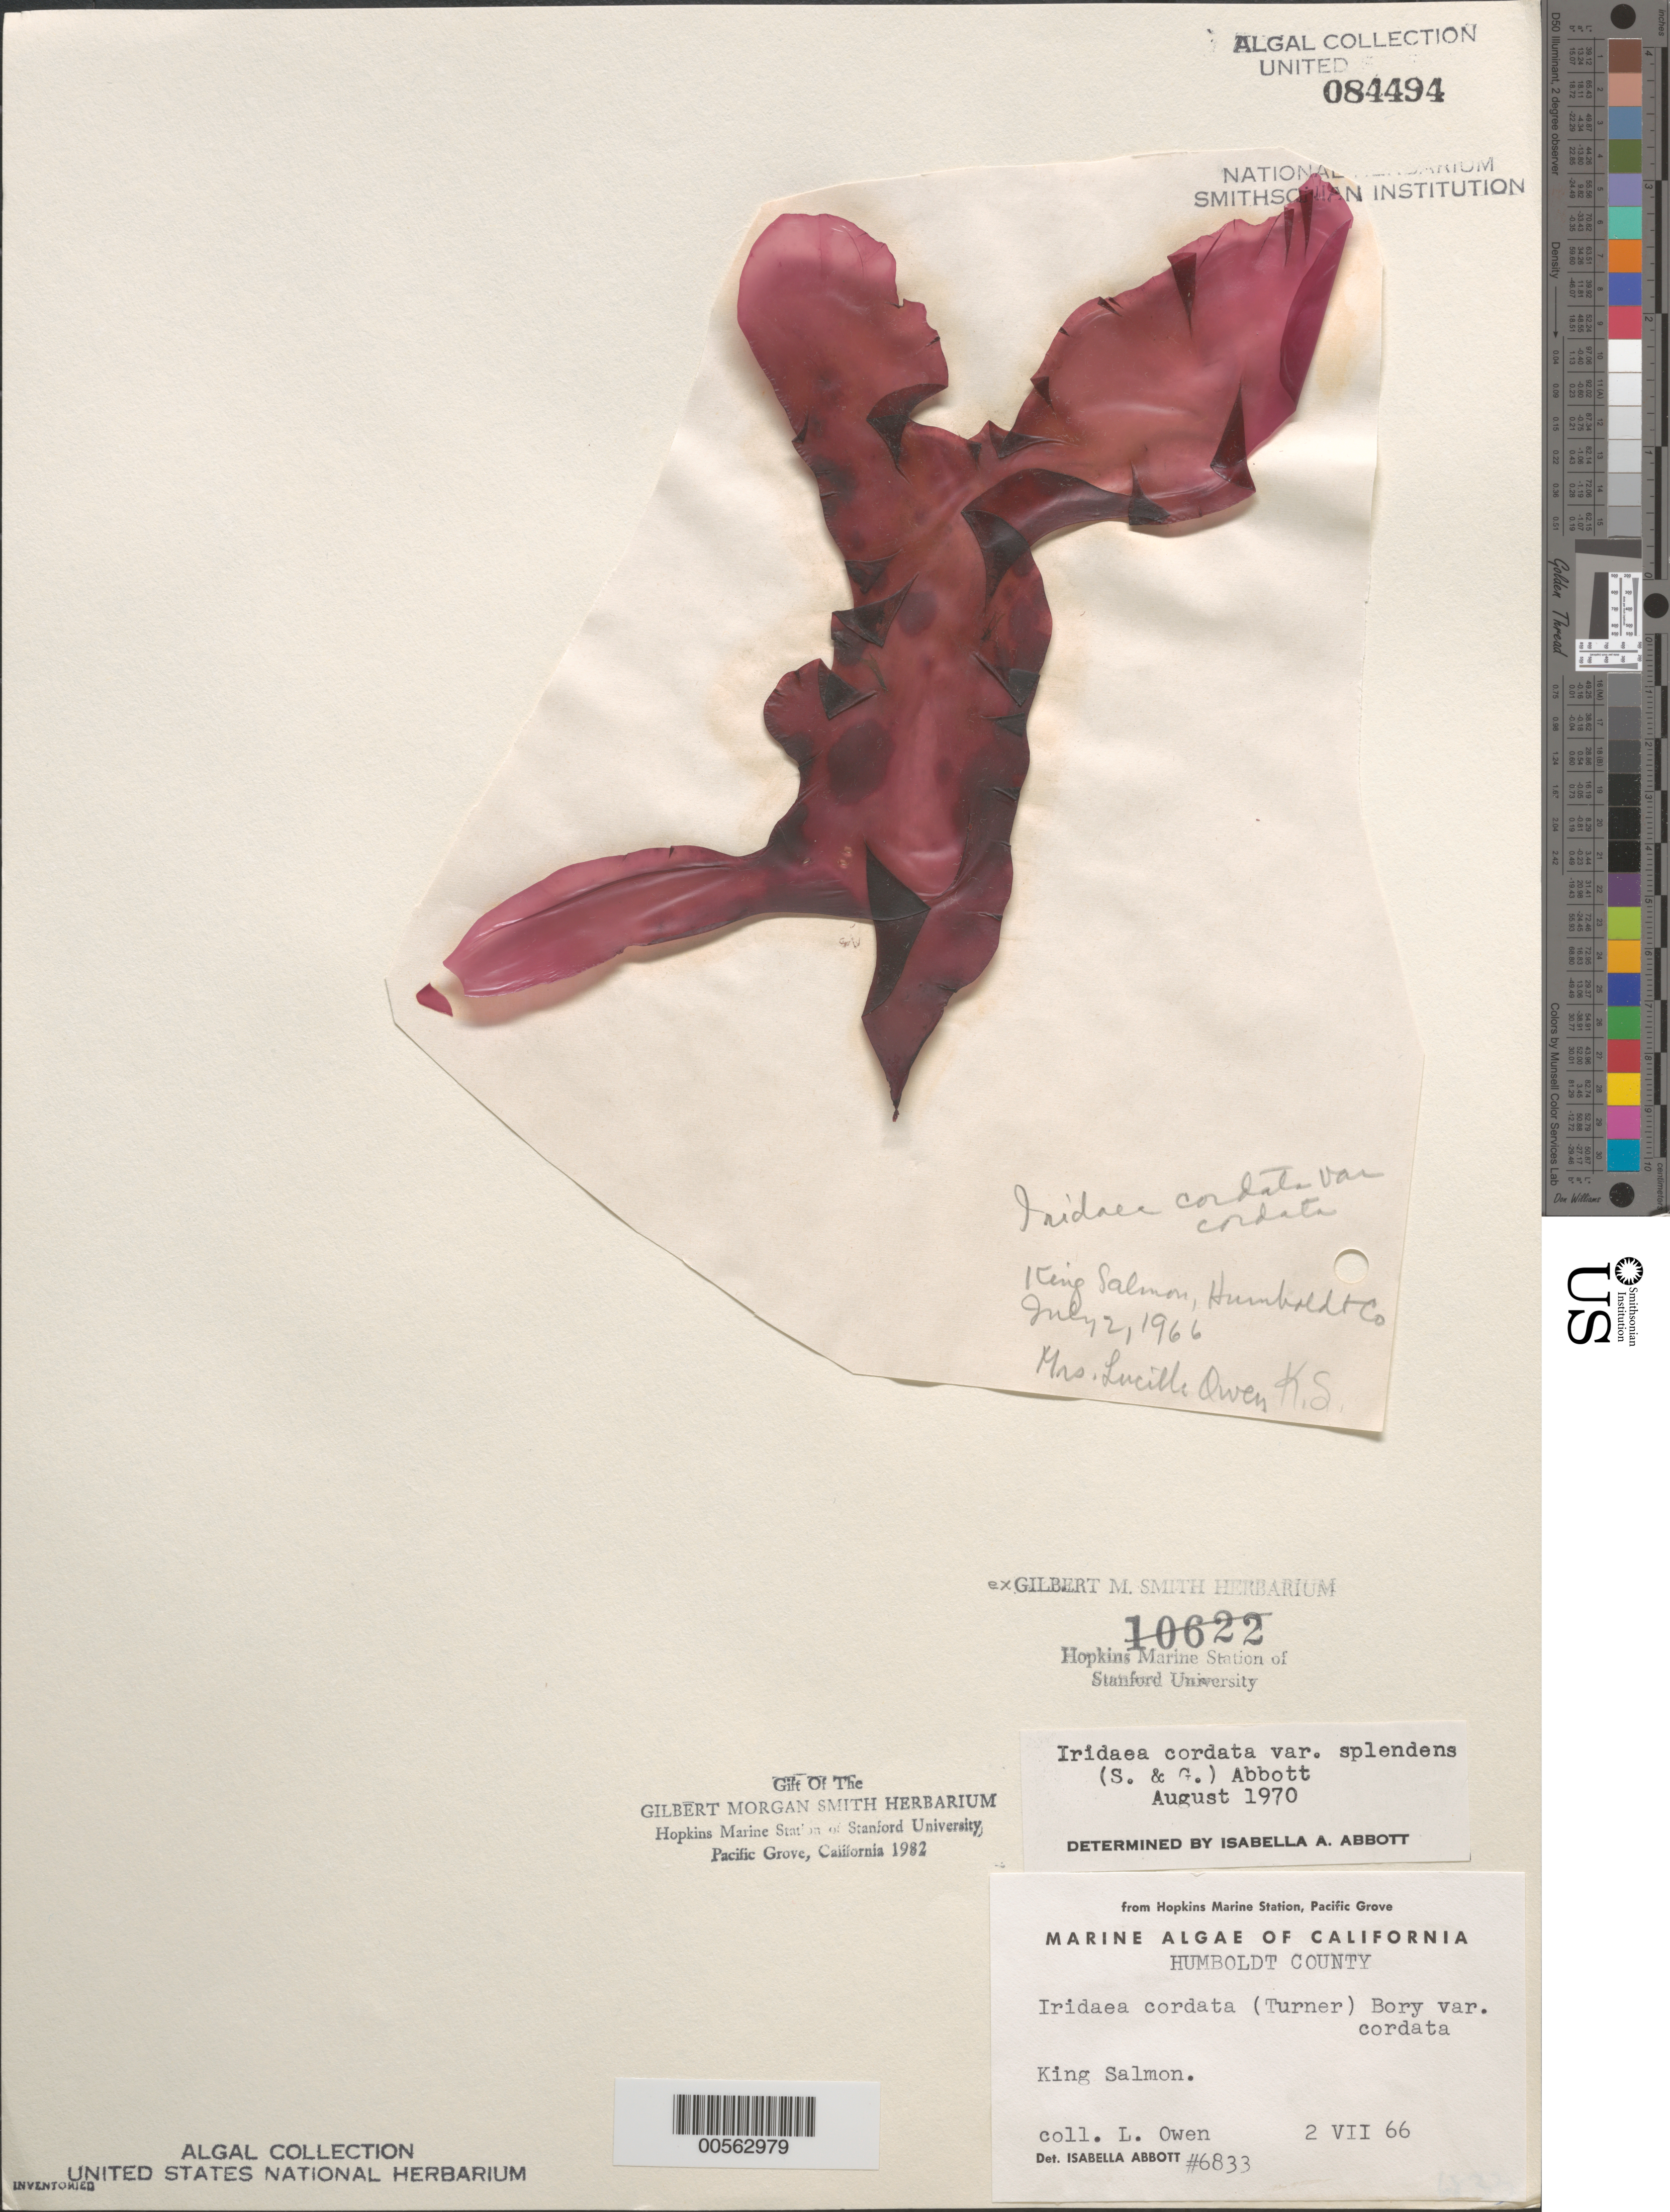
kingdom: Plantae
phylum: Rhodophyta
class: Florideophyceae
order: Gigartinales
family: Gigartinaceae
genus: Iridaea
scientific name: Iridaea cordata var. splendens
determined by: Abbott, Isabella A.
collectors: L. Owen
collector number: IAA 6833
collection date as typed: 02 Jul 1966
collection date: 1966-07-02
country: United States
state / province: California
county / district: Humboldt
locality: King Salmon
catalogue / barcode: US 84494